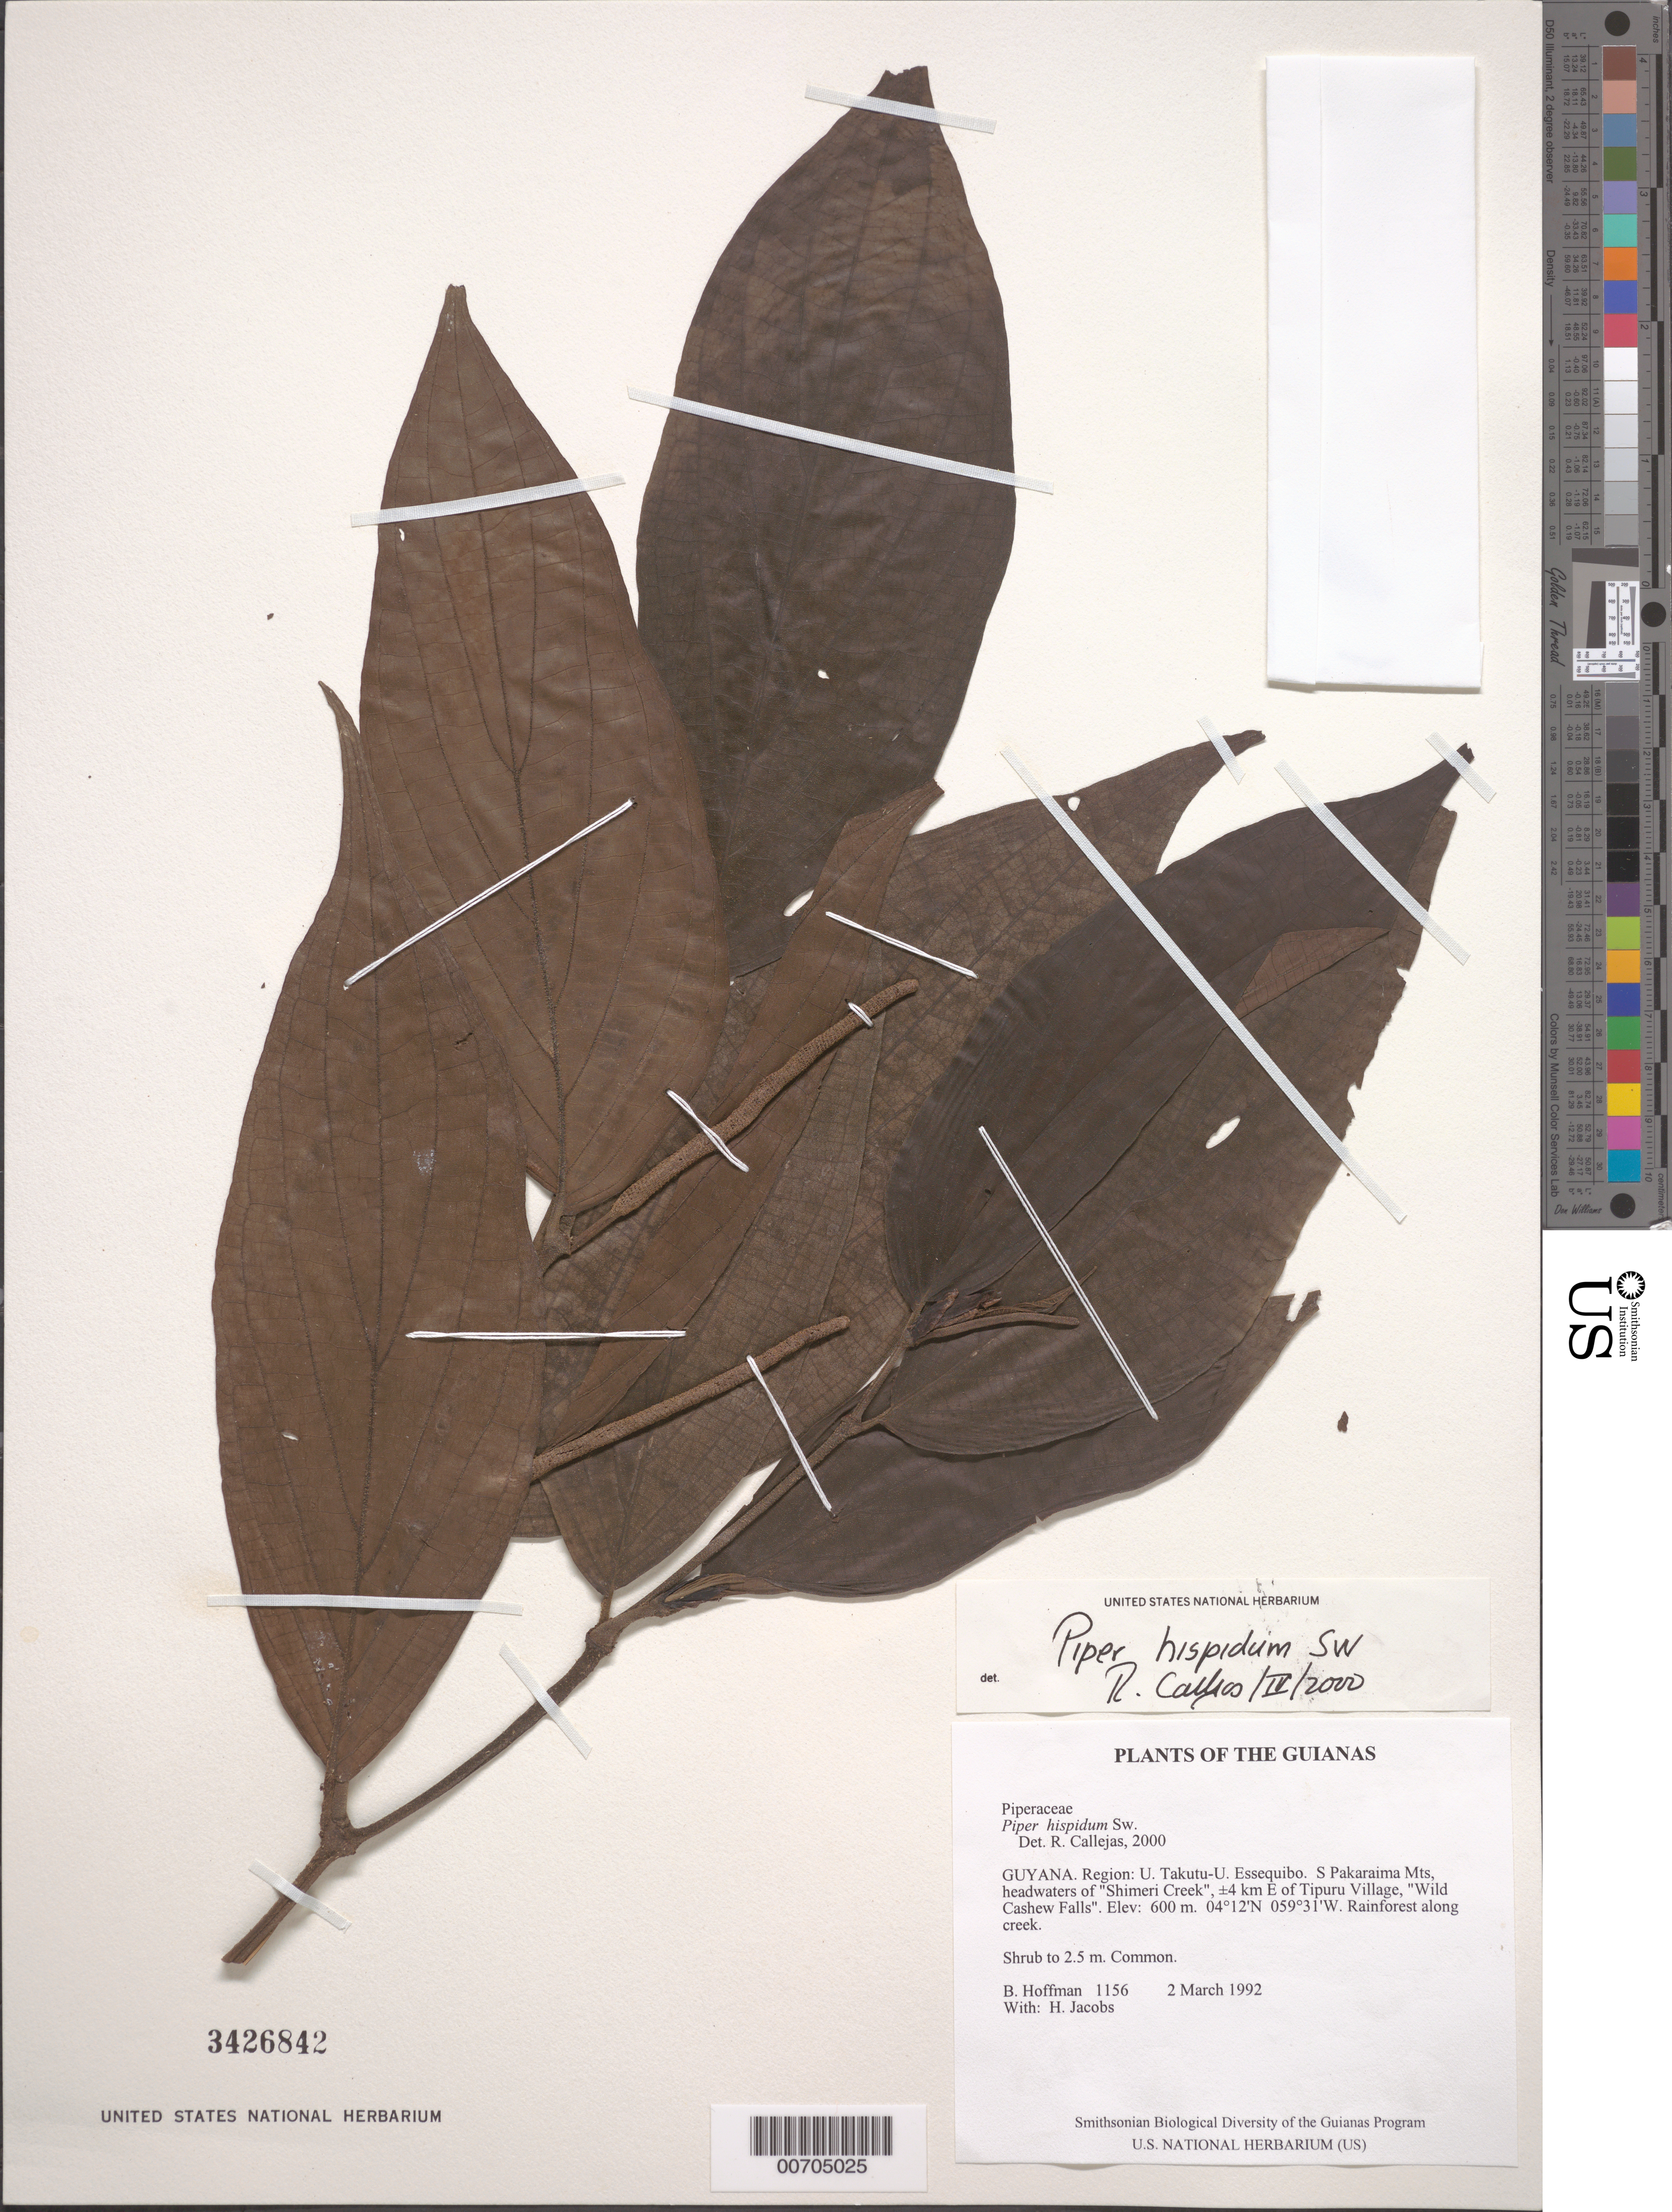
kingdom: Plantae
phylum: Tracheophyta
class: Magnoliopsida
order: Piperales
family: Piperaceae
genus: Piper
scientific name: Piper hispidum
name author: Sw.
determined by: Görts-van Rijn, A. R.; Christenhusz, M. J.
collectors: B. Hoffman & H. Jacobs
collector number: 1156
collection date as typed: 2 March 1992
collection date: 1992-03-02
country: Guyana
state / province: U. Takutu-U. Essequibo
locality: S Pakaraima Mts, headwaters of "Shimeri Creek", ±4 km E of Tipuru Village, "Wild Cashew Falls"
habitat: Rainforest along creek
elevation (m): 600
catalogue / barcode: US 3426842